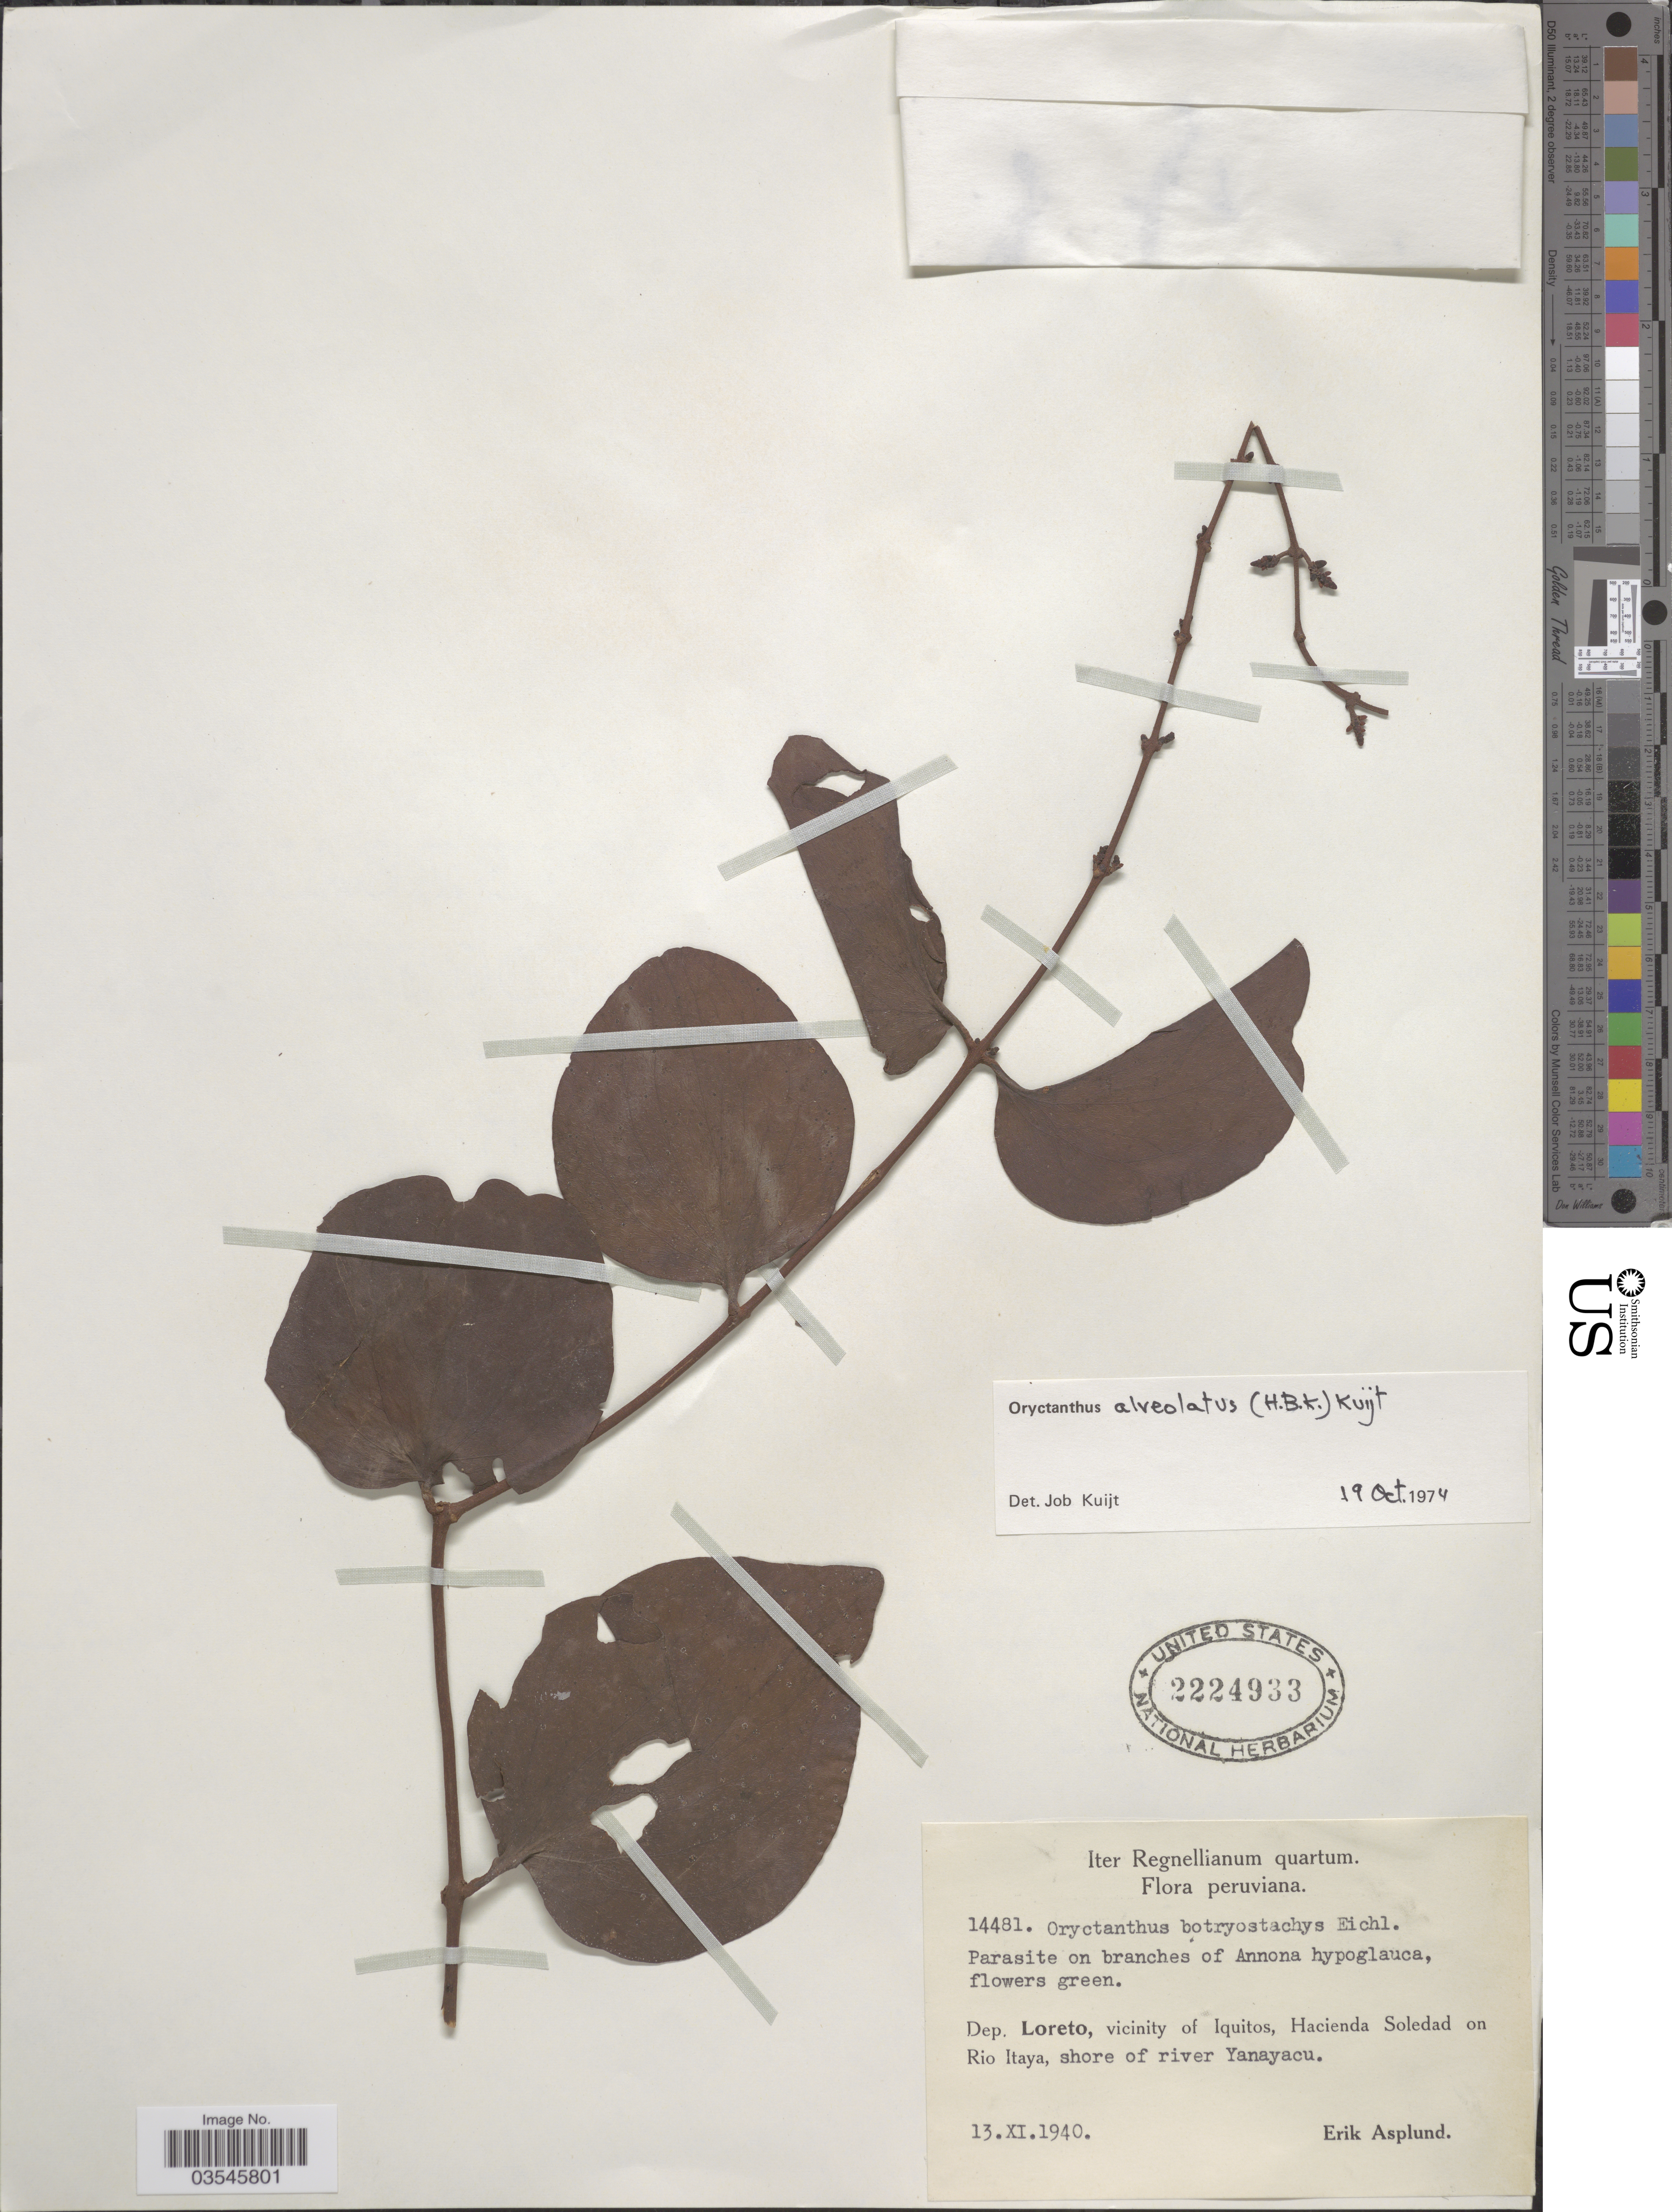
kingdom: Plantae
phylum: Tracheophyta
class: Magnoliopsida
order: Santalales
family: Loranthaceae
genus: Oryctanthus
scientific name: Oryctanthus alveolatus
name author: (Kunth) Kuijt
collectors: E. Asplund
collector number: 14481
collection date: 1940-11-13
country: Peru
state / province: Loreto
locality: Dep. Loreto, vicinity of Iquitos, Hacienda Soledad on Rio Itaya, shore of river Yanayacu.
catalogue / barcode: US 2224933